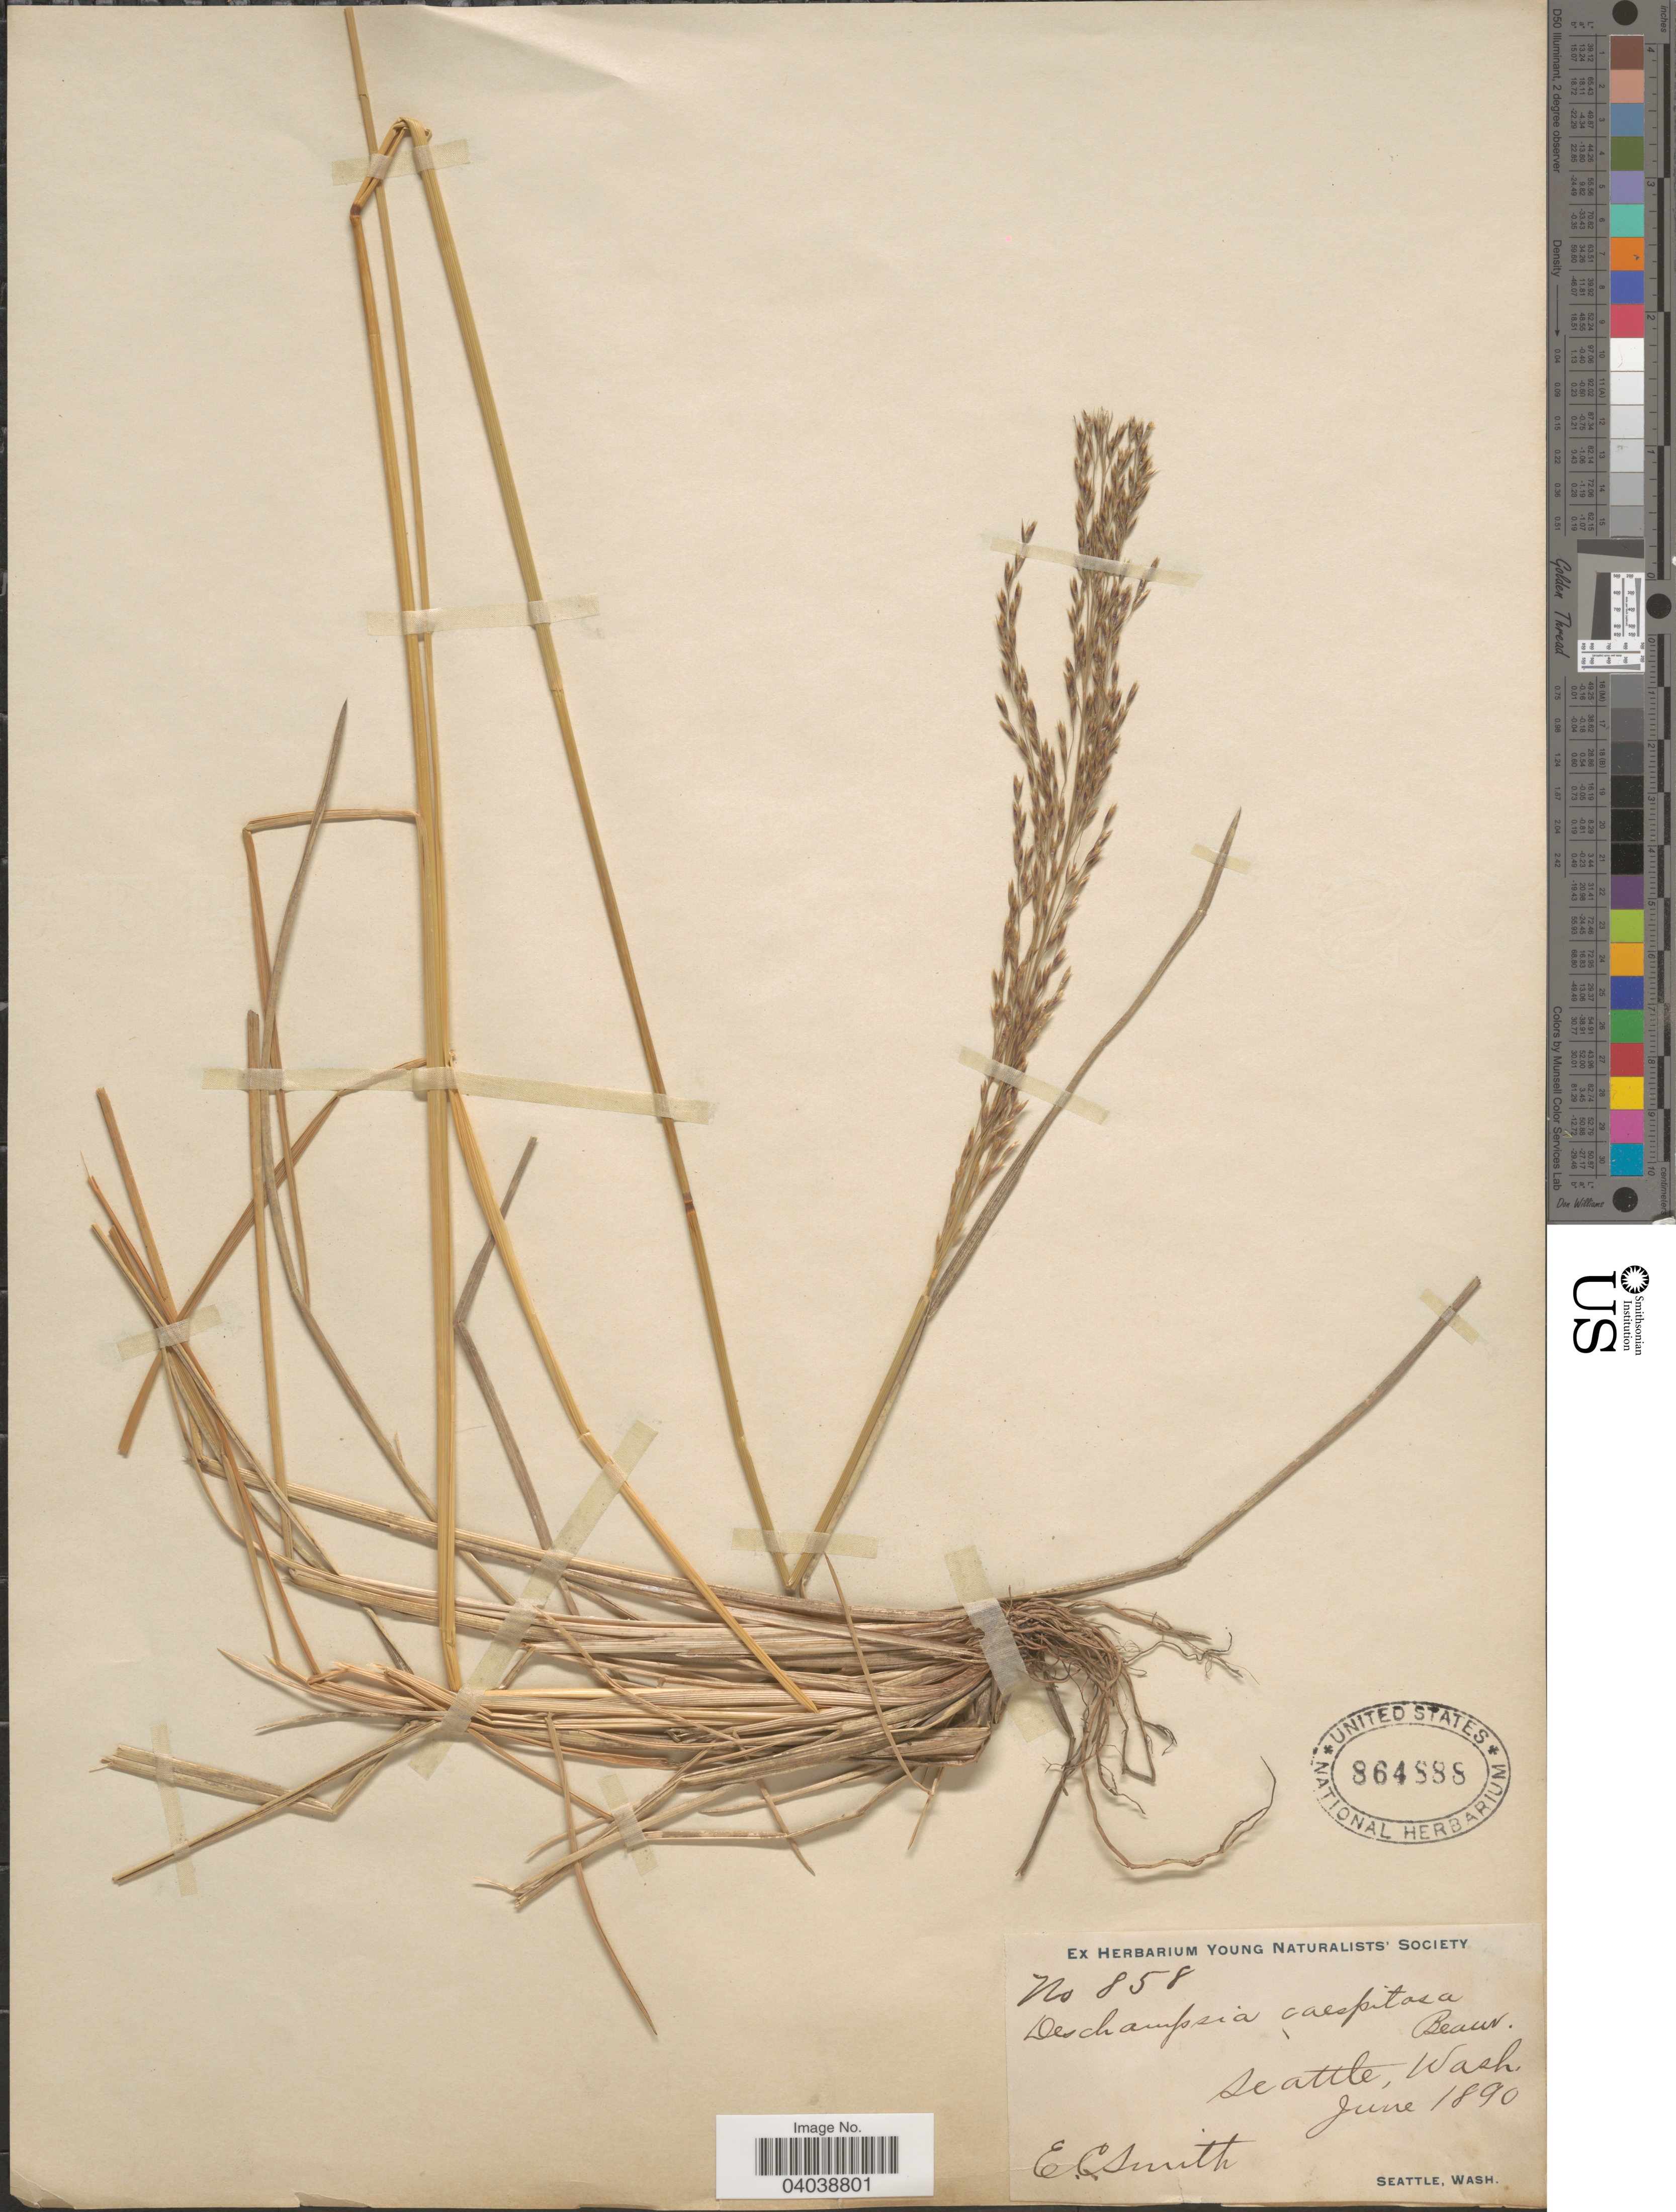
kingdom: Plantae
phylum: Tracheophyta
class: Liliopsida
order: Poales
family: Poaceae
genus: Deschampsia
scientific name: Deschampsia cespitosa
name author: (L.) P. Beauv.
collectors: E. Smith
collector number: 858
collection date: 1890-06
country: United States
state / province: Washington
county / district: King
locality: Seattle.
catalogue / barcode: US 864888